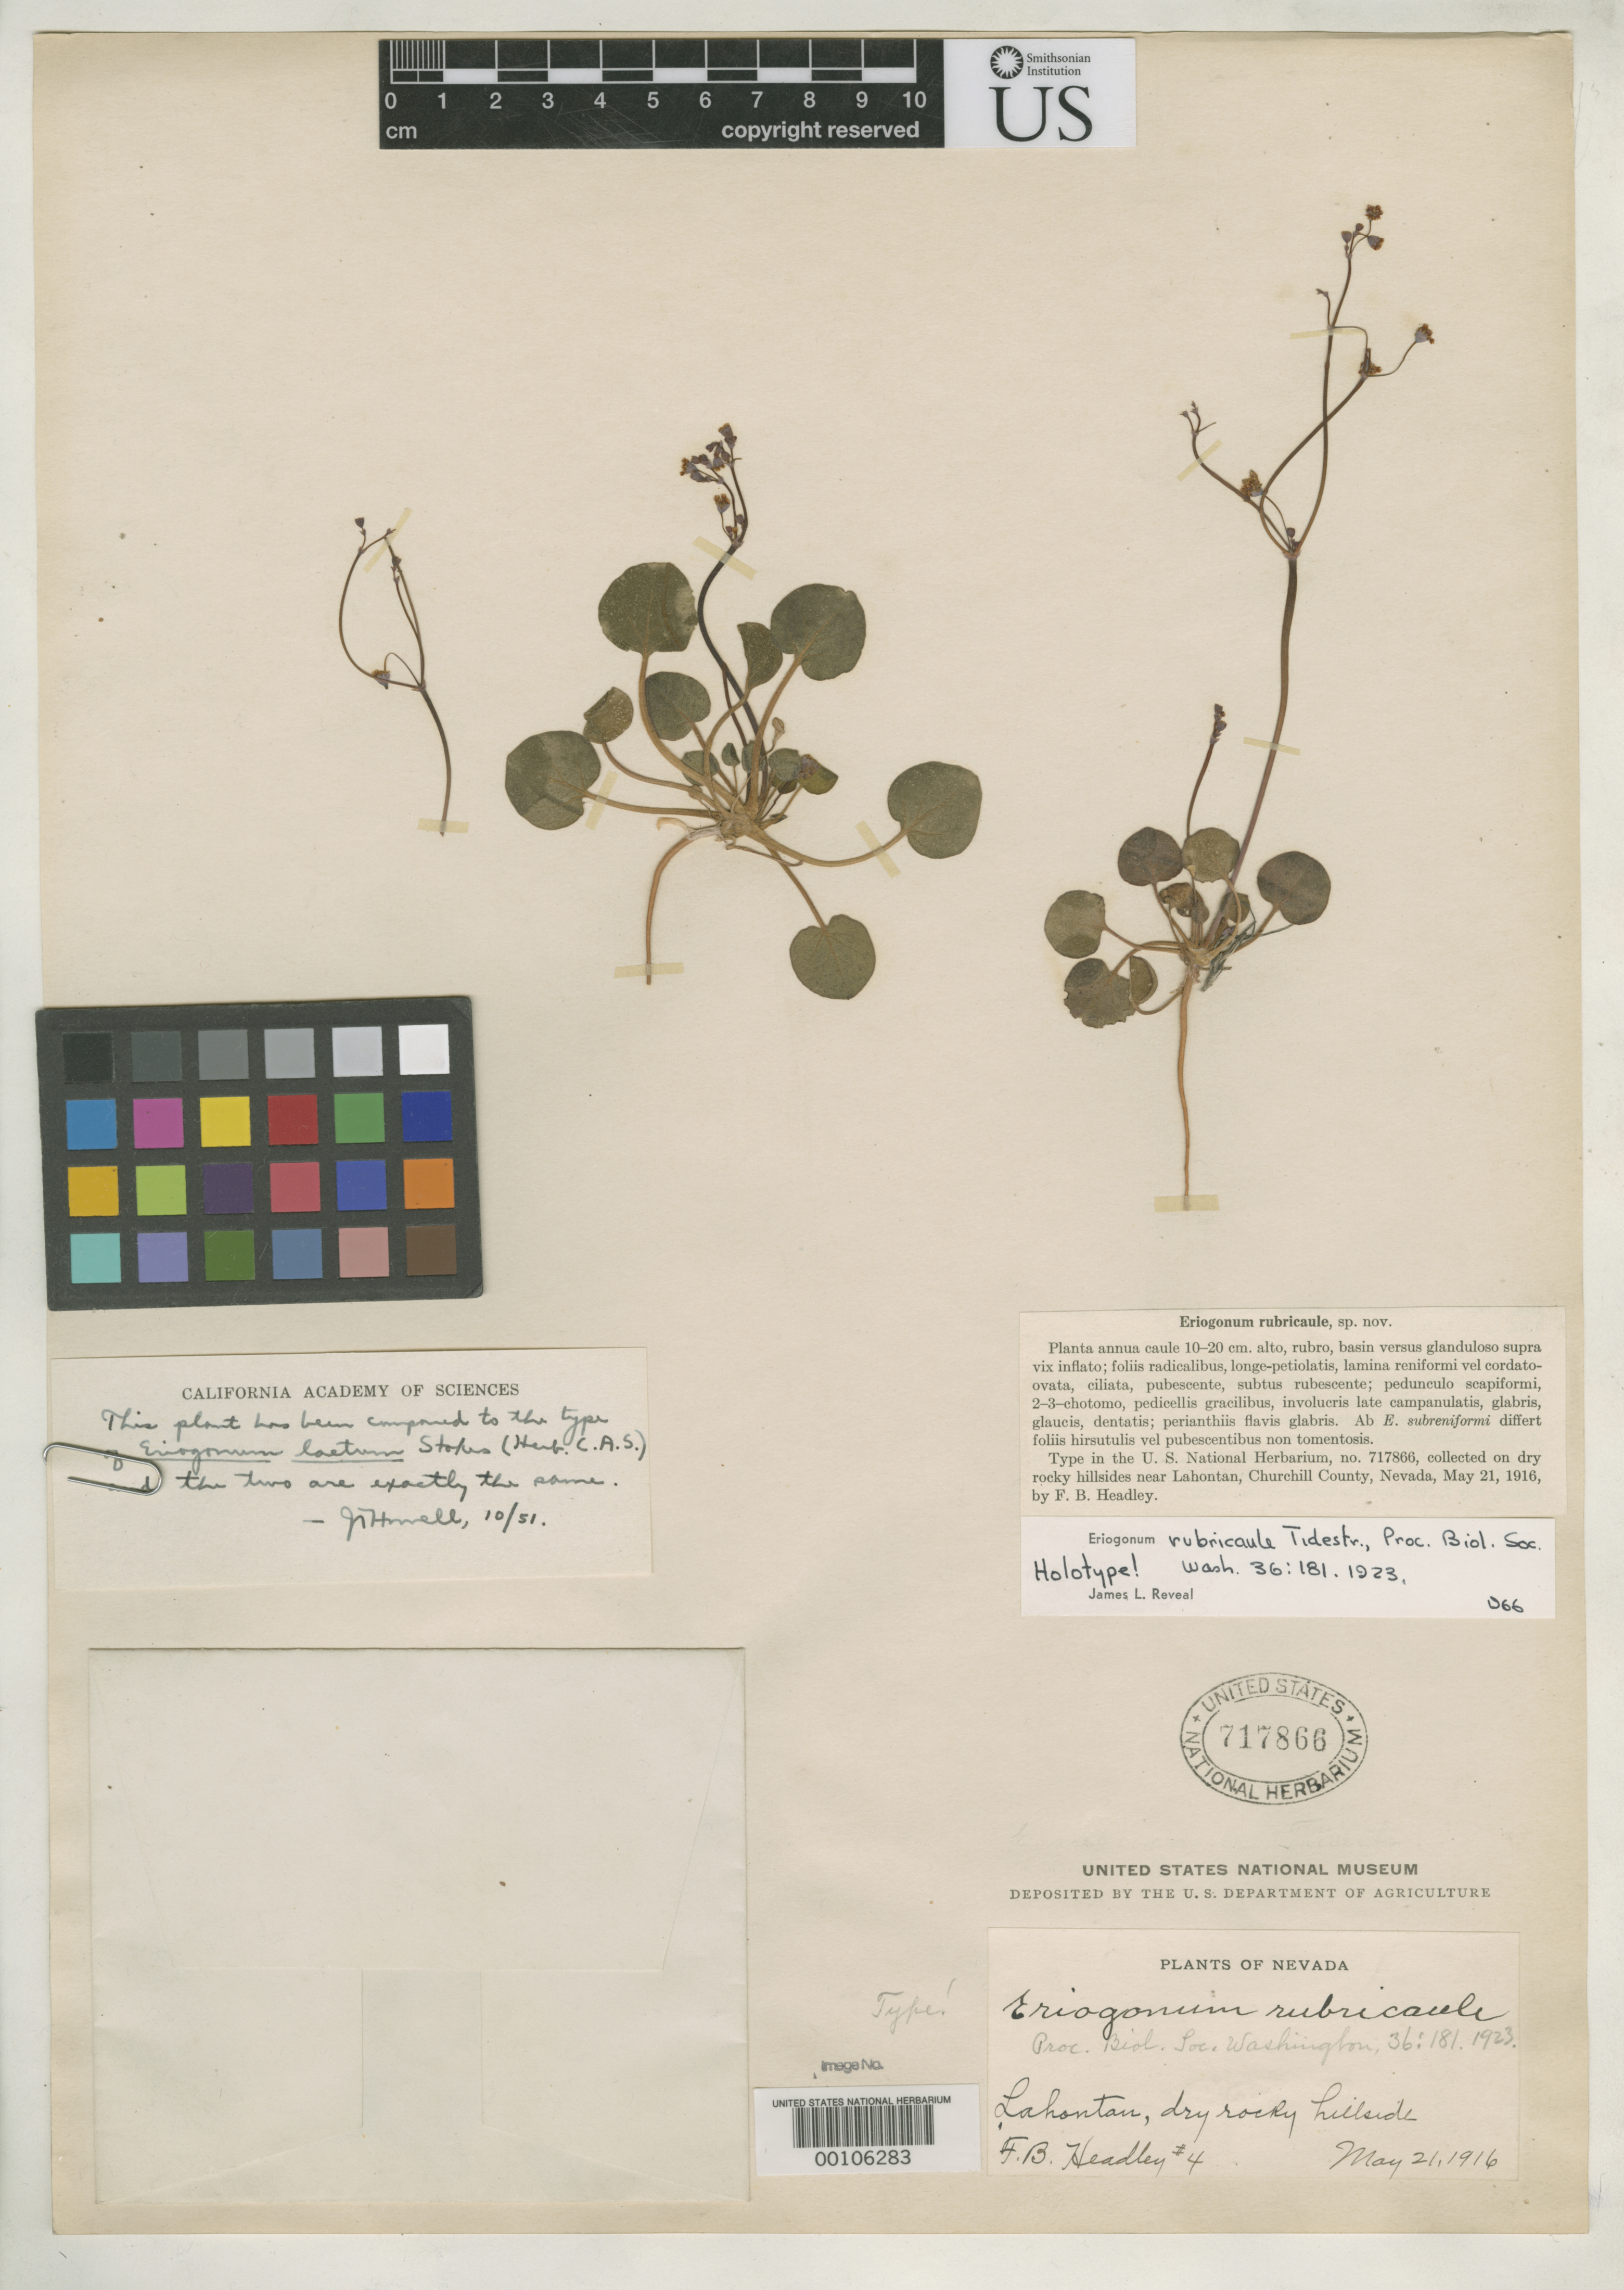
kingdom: Plantae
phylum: Tracheophyta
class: Magnoliopsida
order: Caryophyllales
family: Polygonaceae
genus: Eriogonum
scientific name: Eriogonum rubricaule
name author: Tidestr.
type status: Holotype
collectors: F. B. Headley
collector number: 141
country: United States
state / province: Nevada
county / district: Churchill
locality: Lahontan.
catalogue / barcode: US 717866